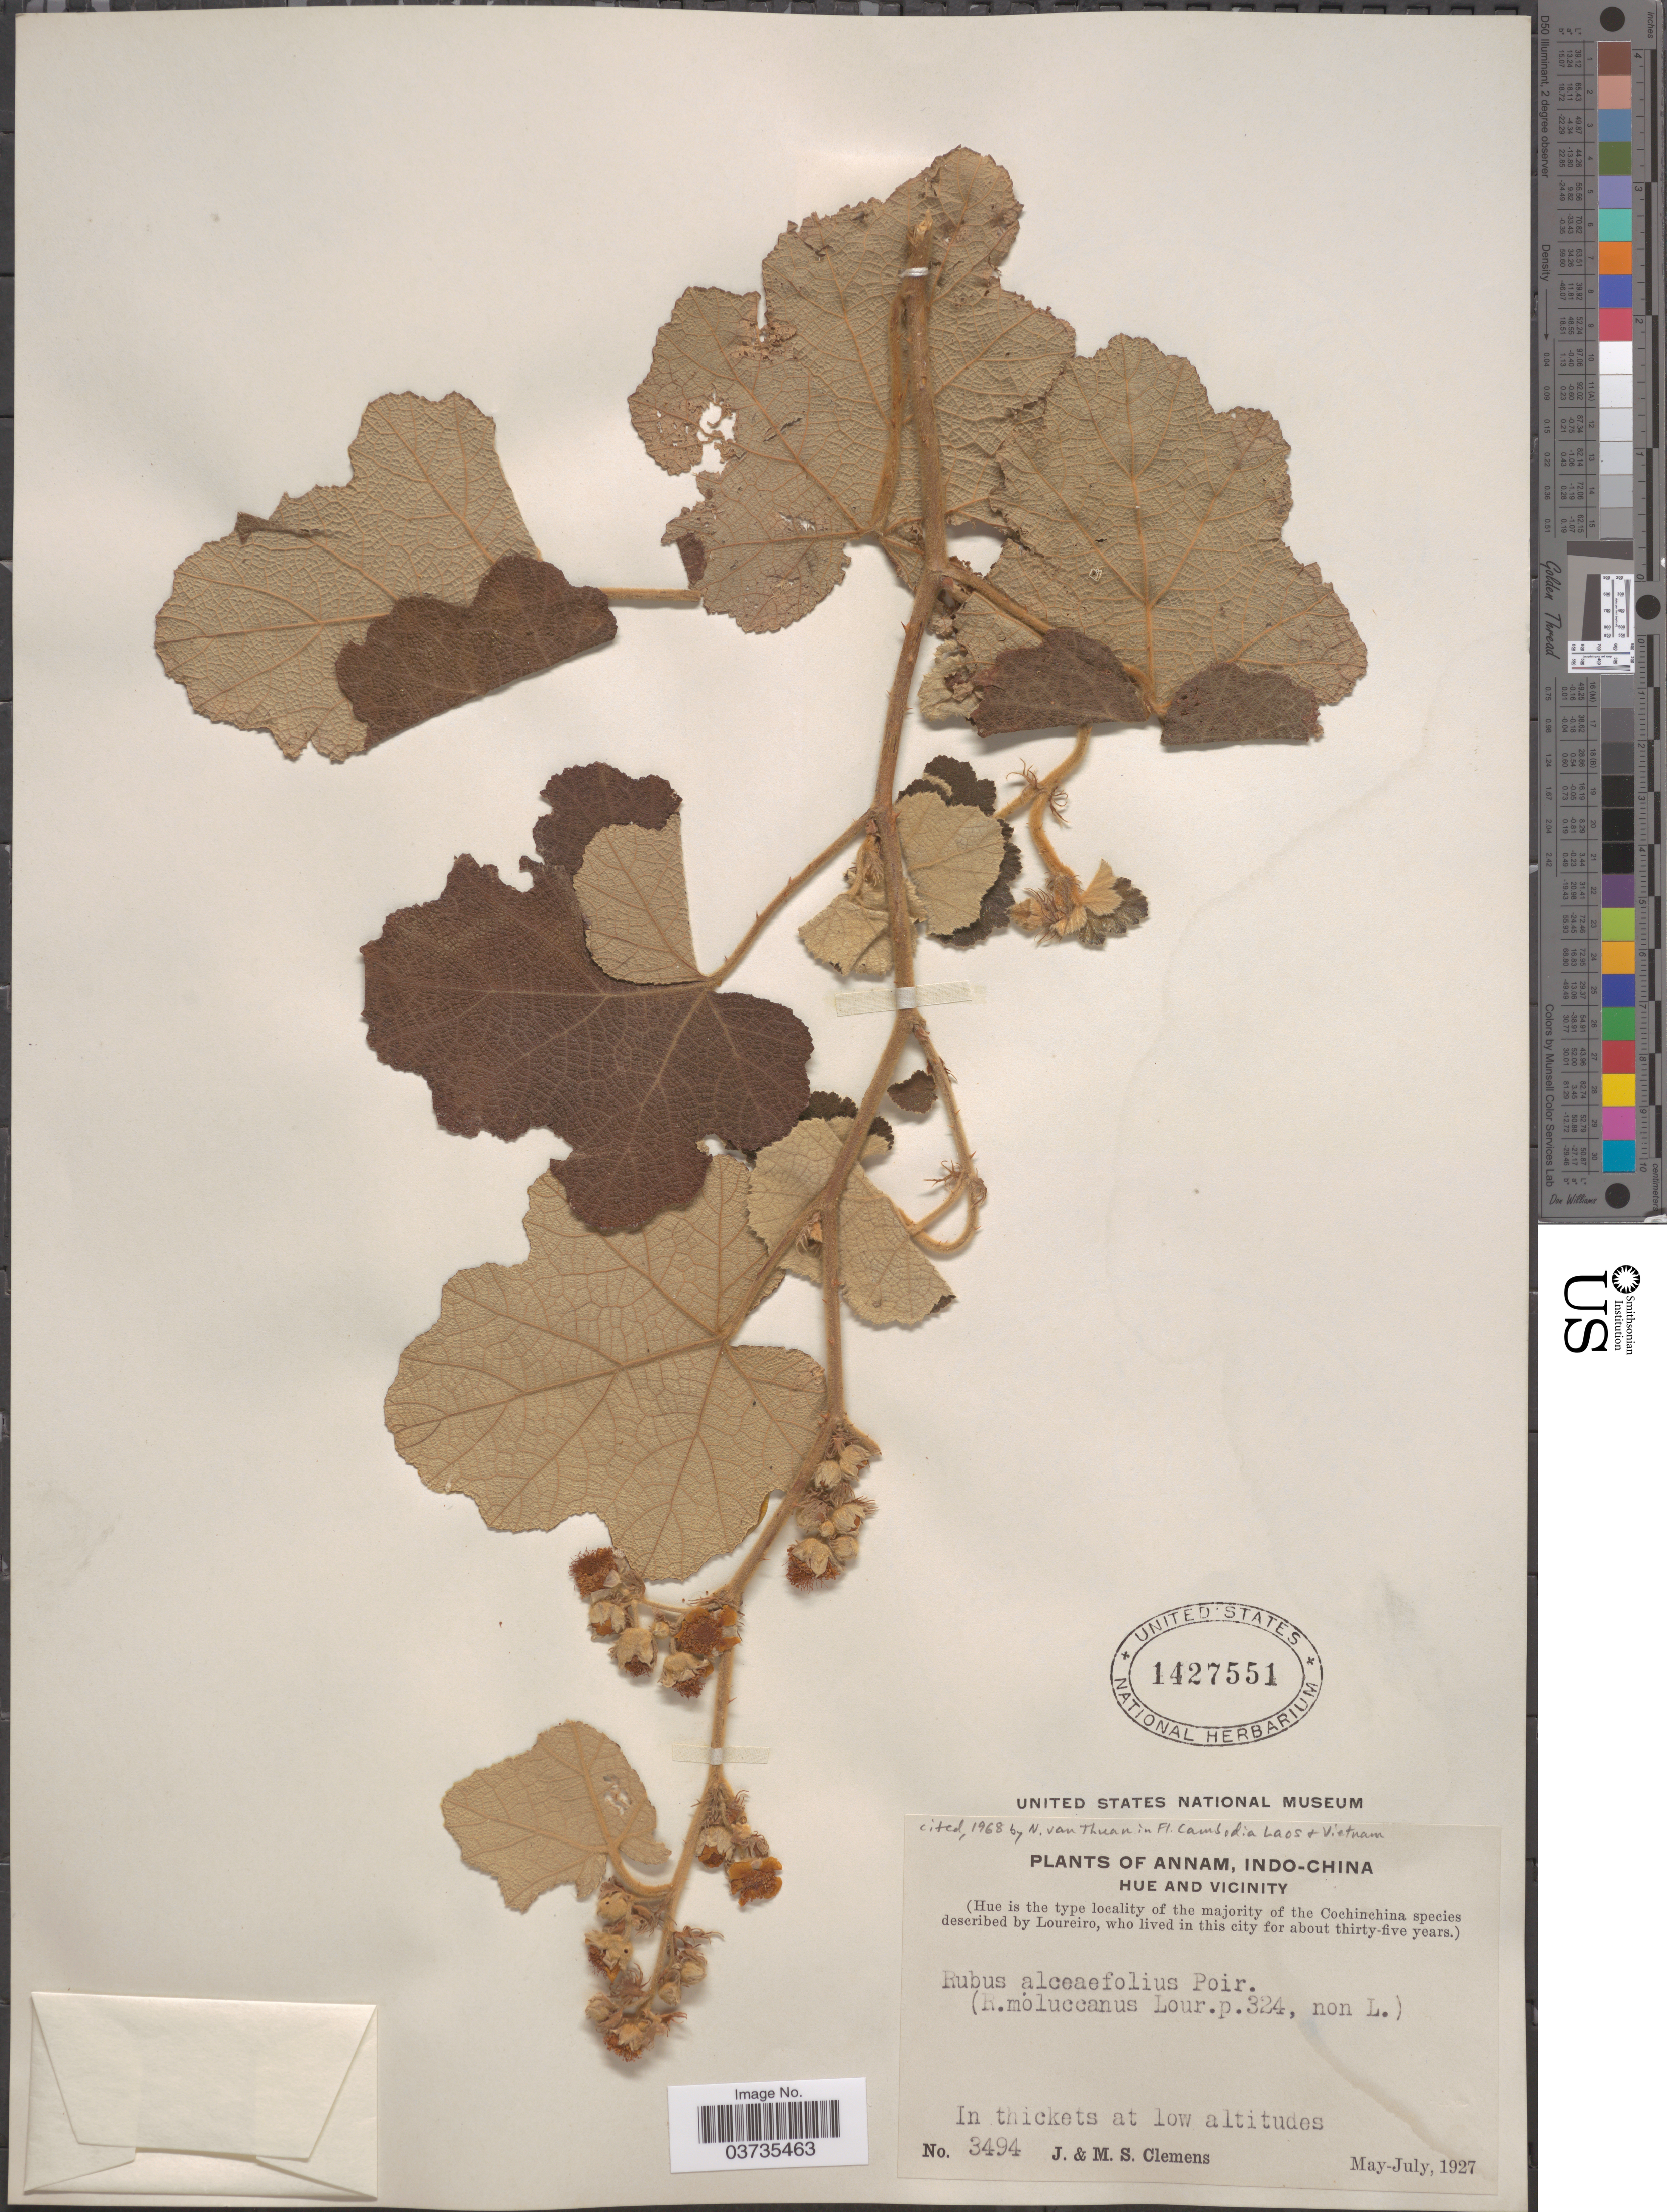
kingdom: Plantae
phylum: Tracheophyta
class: Magnoliopsida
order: Rosales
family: Rosaceae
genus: Rubus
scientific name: Rubus alcaefolius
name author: Poir.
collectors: J. Clemens & M. S. Clemens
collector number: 3494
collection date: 1927-05/1927-07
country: Vietnam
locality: Annam, Indo-China. Hue and vicinity.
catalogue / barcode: US 1427551